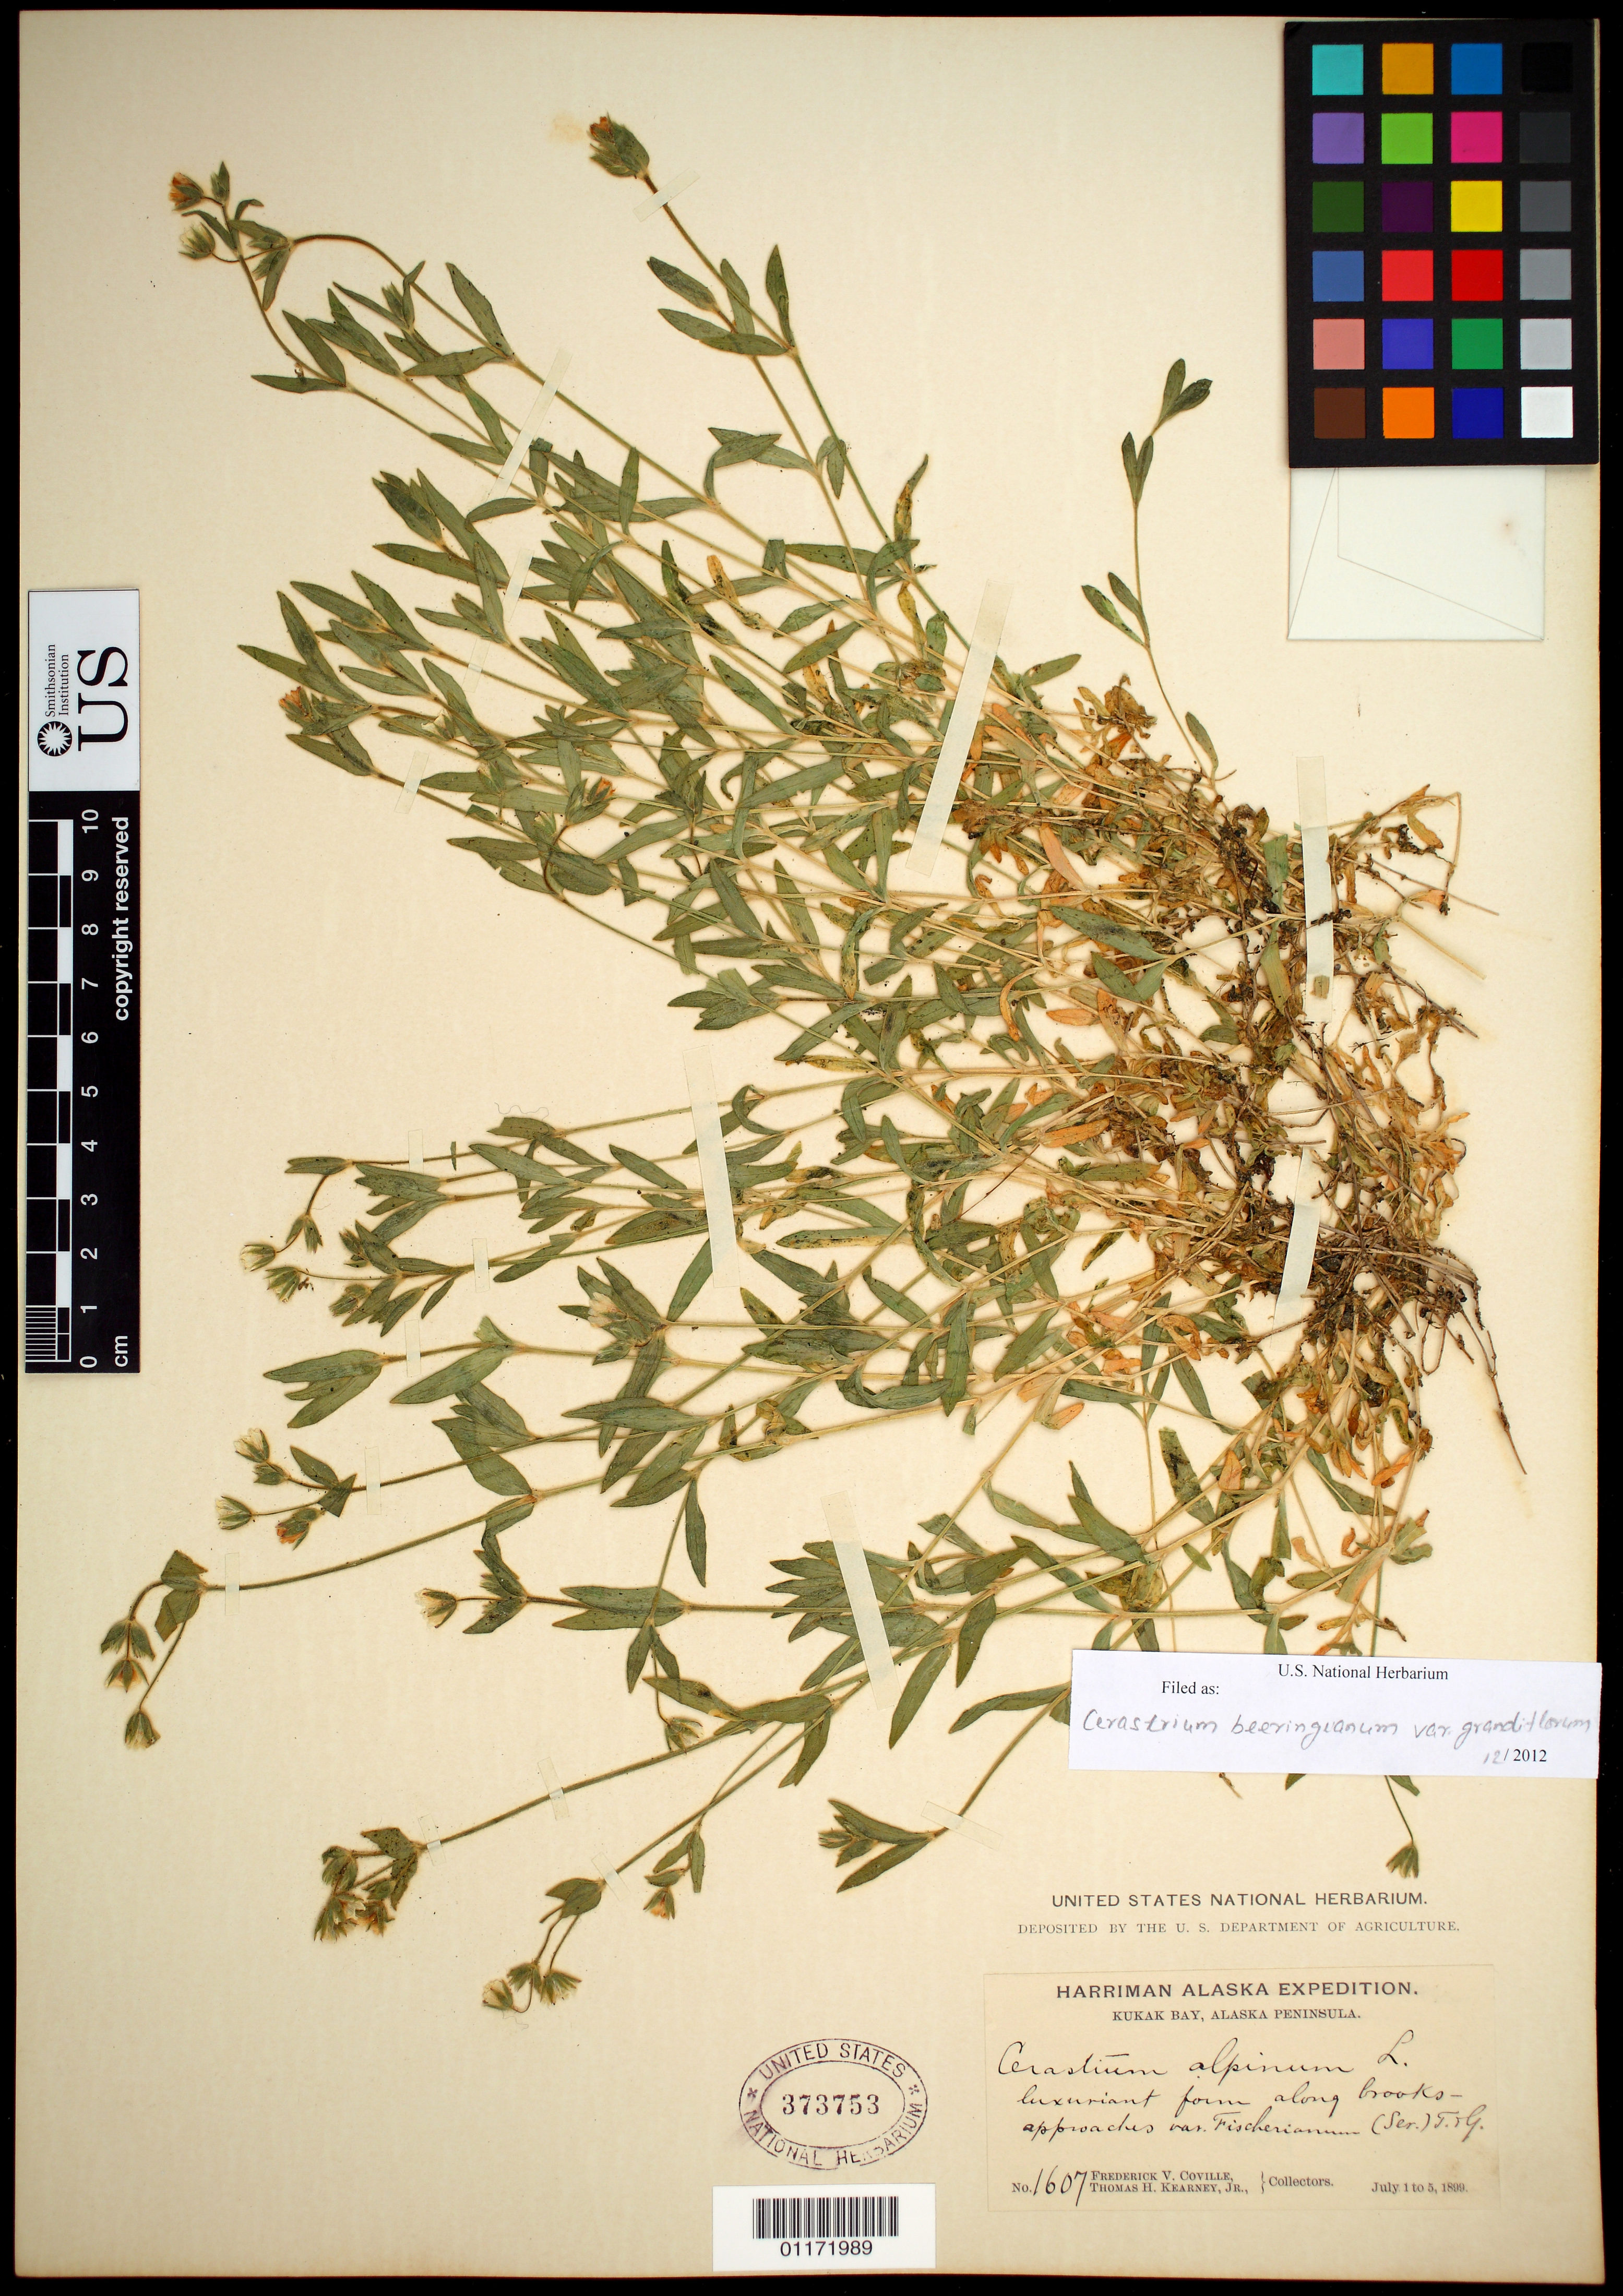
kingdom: Plantae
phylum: Tracheophyta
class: Magnoliopsida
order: Caryophyllales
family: Caryophyllaceae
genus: Cerastium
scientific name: Cerastium beeringianum var. grandiflorum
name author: Hultén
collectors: F. V. Coville & T. H. Kearney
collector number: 1607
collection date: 1899-07-05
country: United States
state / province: Alaska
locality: Kukak Bay, Alaska Penninsula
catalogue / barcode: US 373753